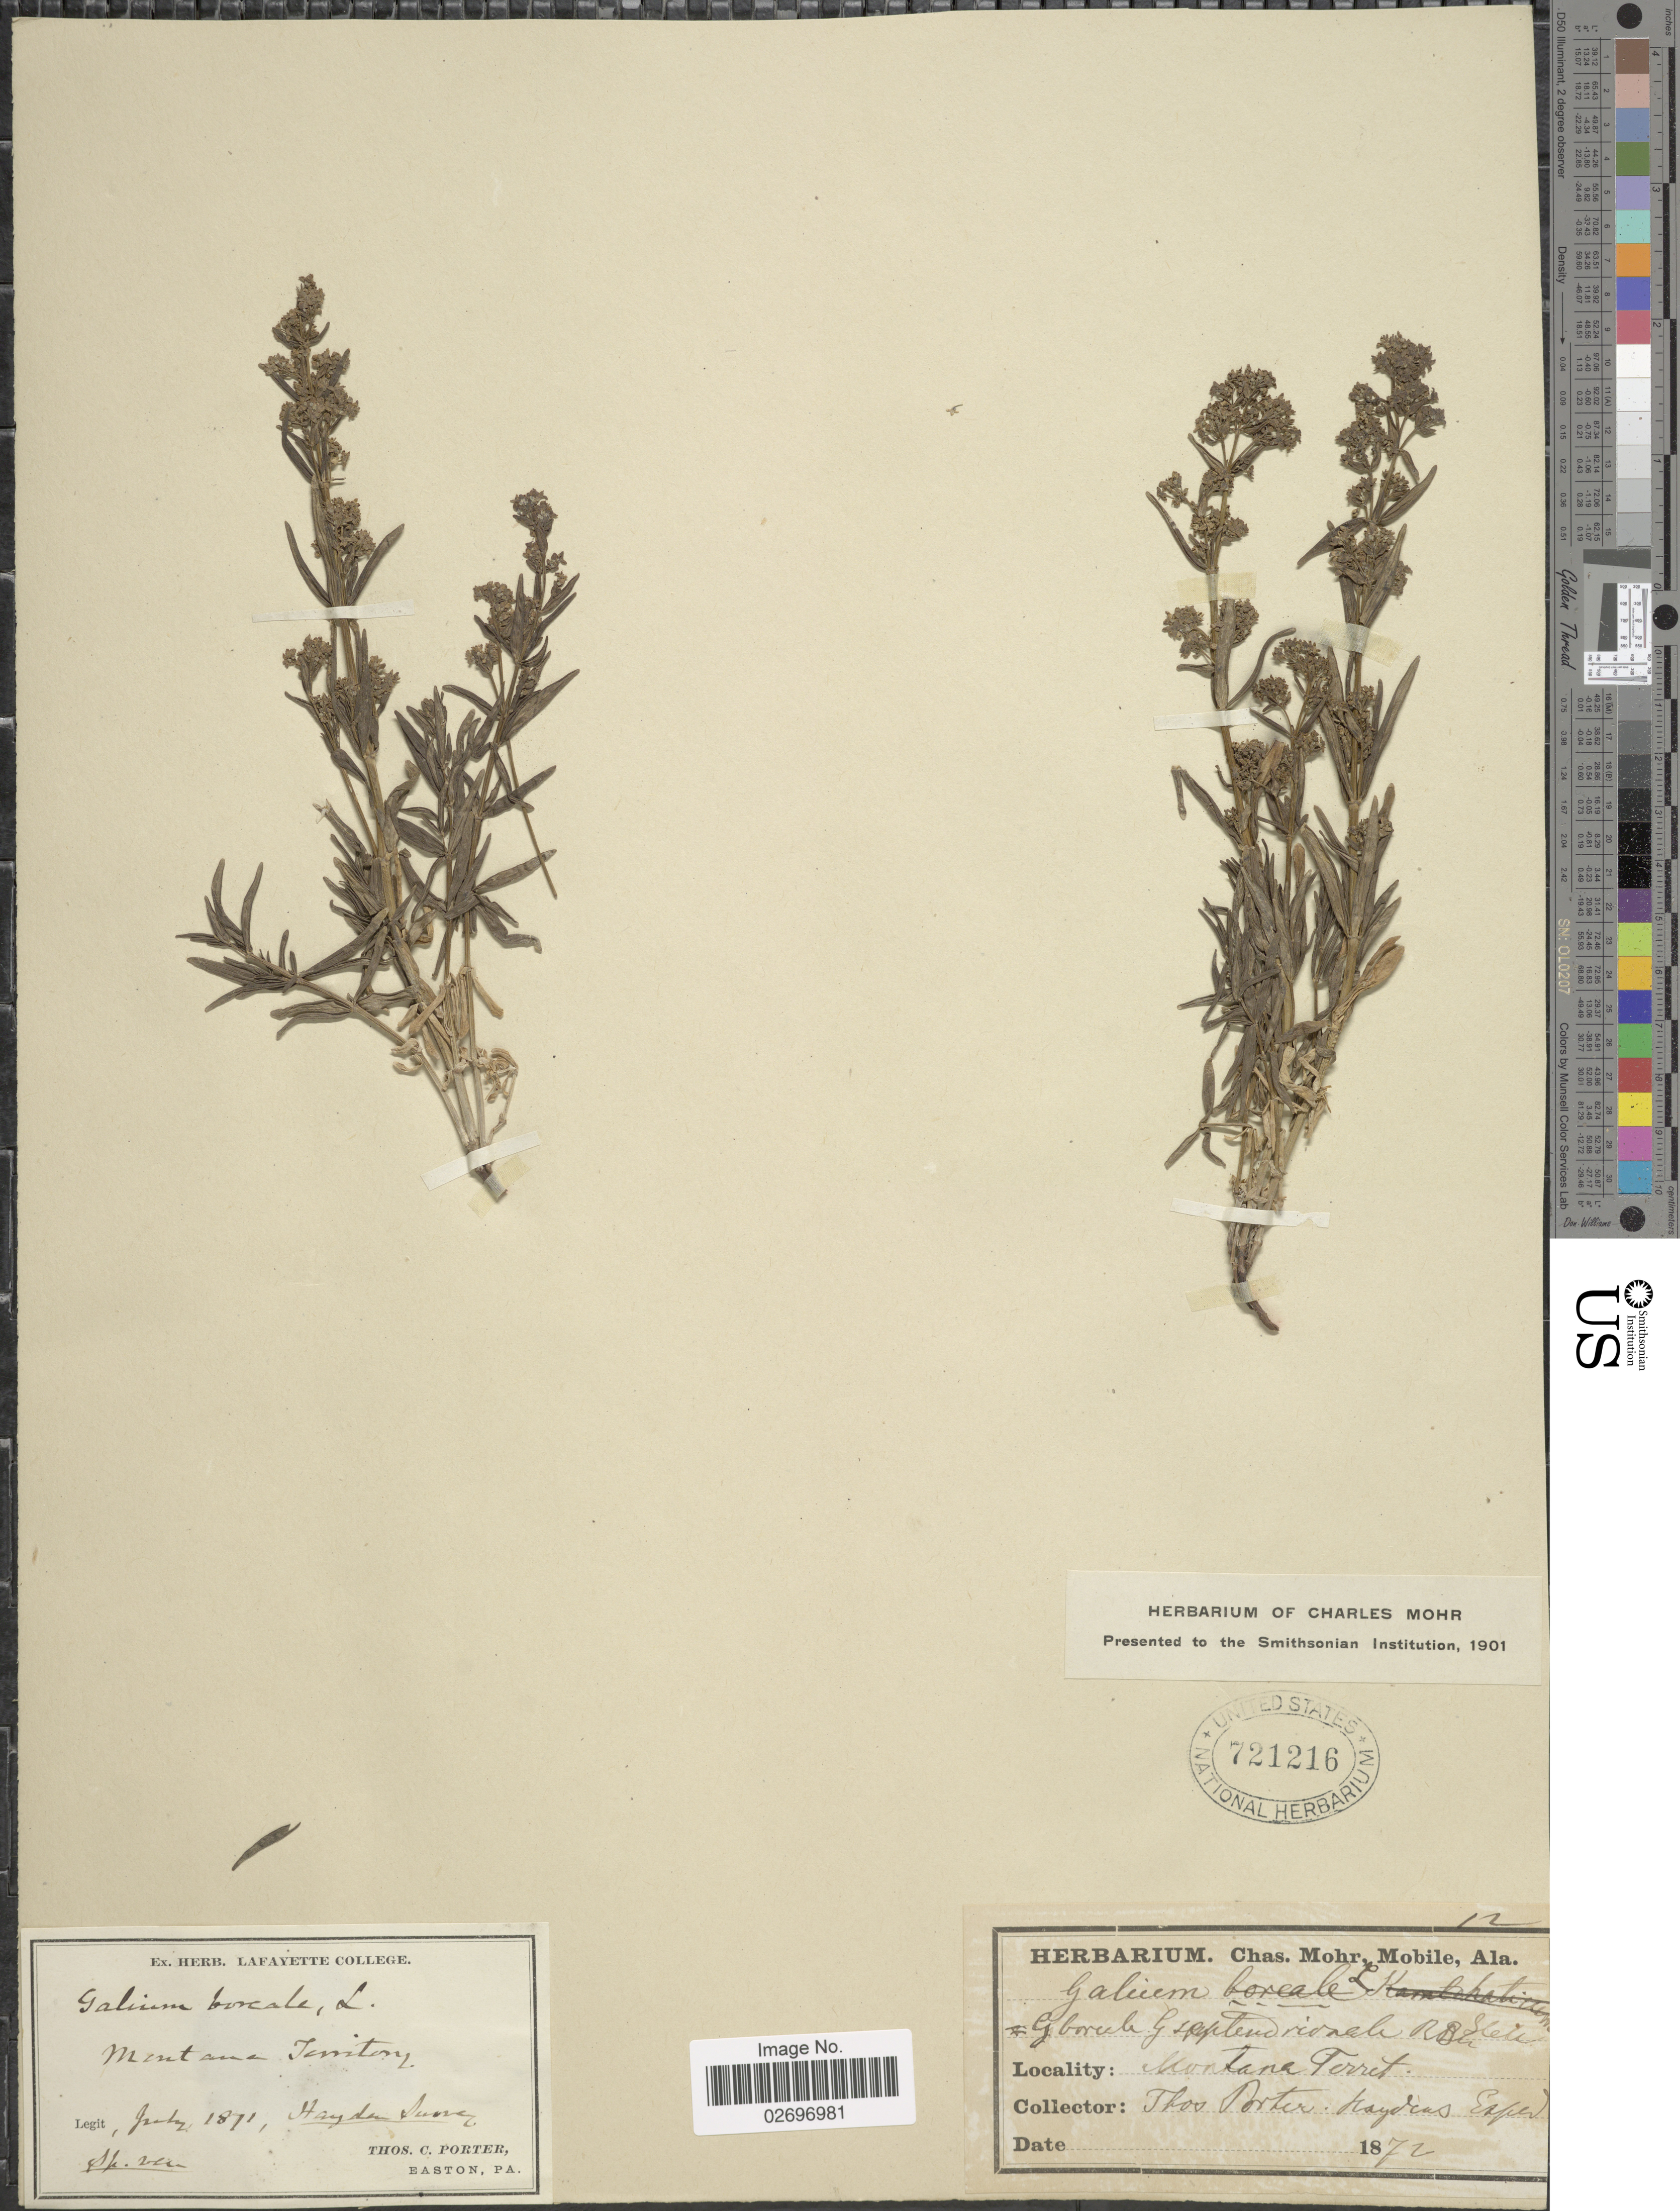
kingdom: Plantae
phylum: Tracheophyta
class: Magnoliopsida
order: Gentianales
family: Rubiaceae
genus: Galium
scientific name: Galium boreale L.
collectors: T. Porter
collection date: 1872-07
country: United States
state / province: Montana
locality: Montana Territory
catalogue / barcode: US 721216